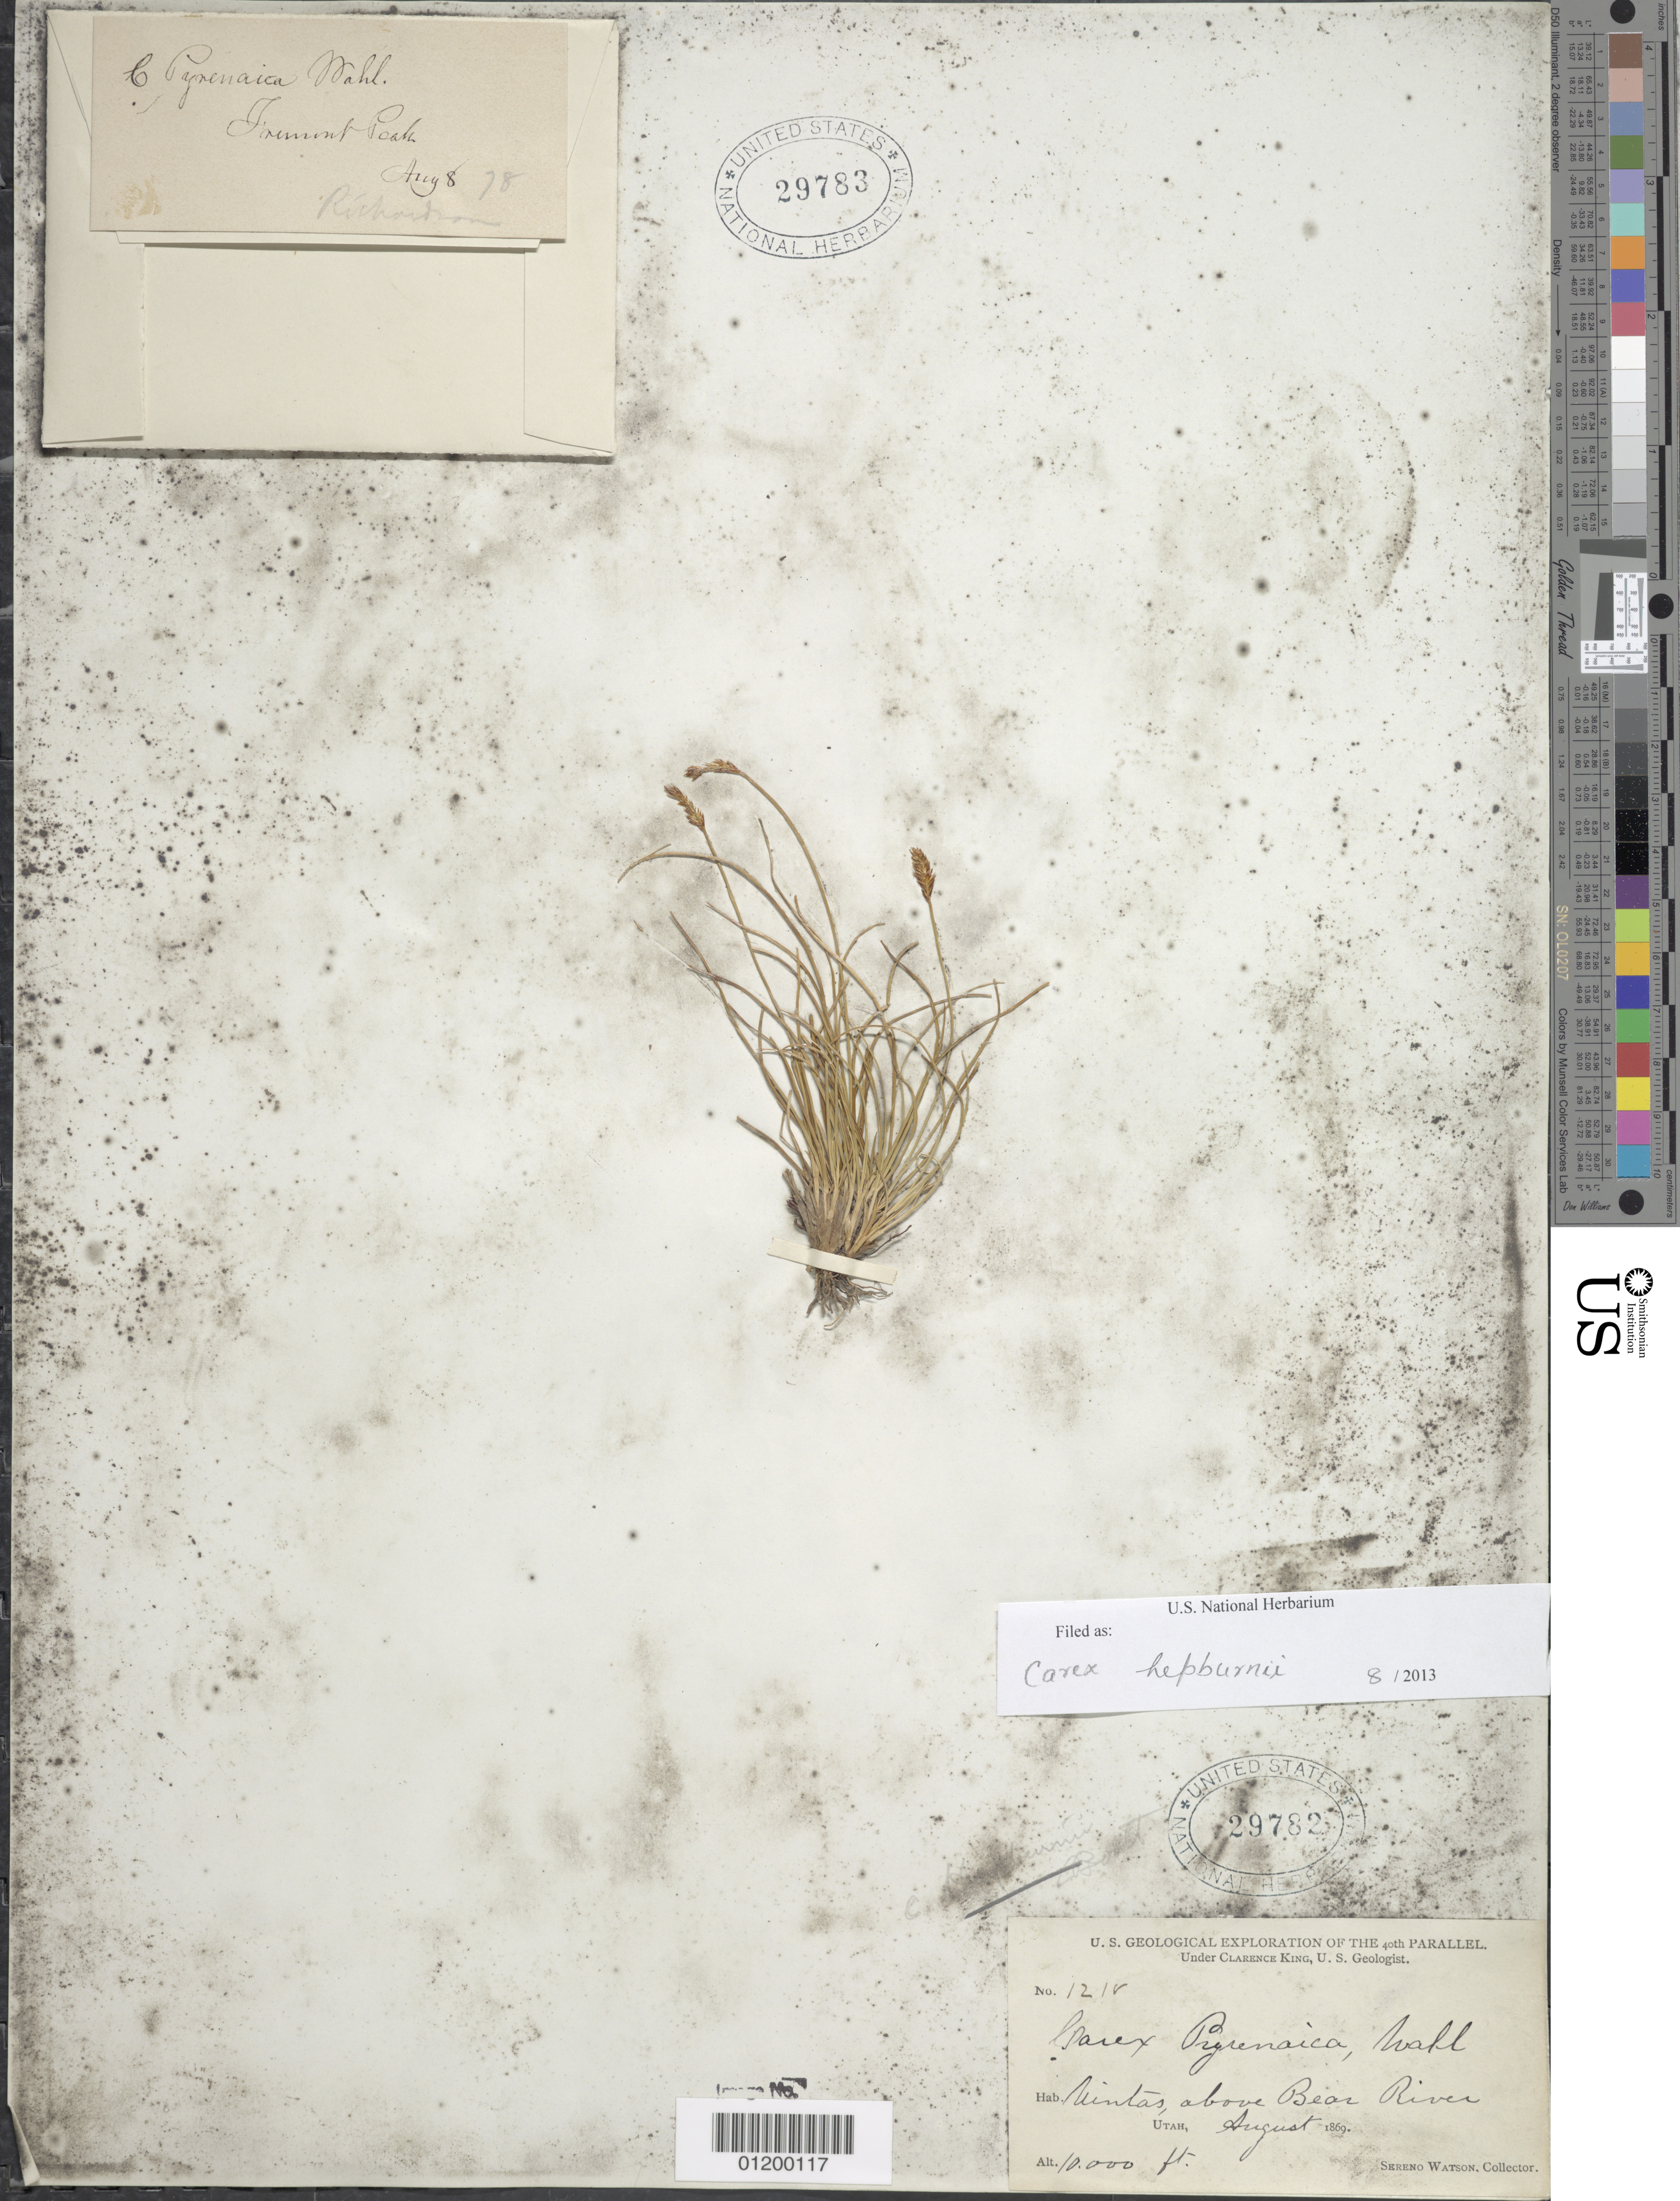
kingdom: Plantae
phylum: Tracheophyta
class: Liliopsida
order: Poales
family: Cyperaceae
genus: Carex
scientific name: Carex nardina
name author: (Hornem.) Fr.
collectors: S. Watson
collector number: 1218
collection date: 1869-08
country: United States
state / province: Utah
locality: Uintas, above Bear River.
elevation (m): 3048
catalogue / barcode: US 29782